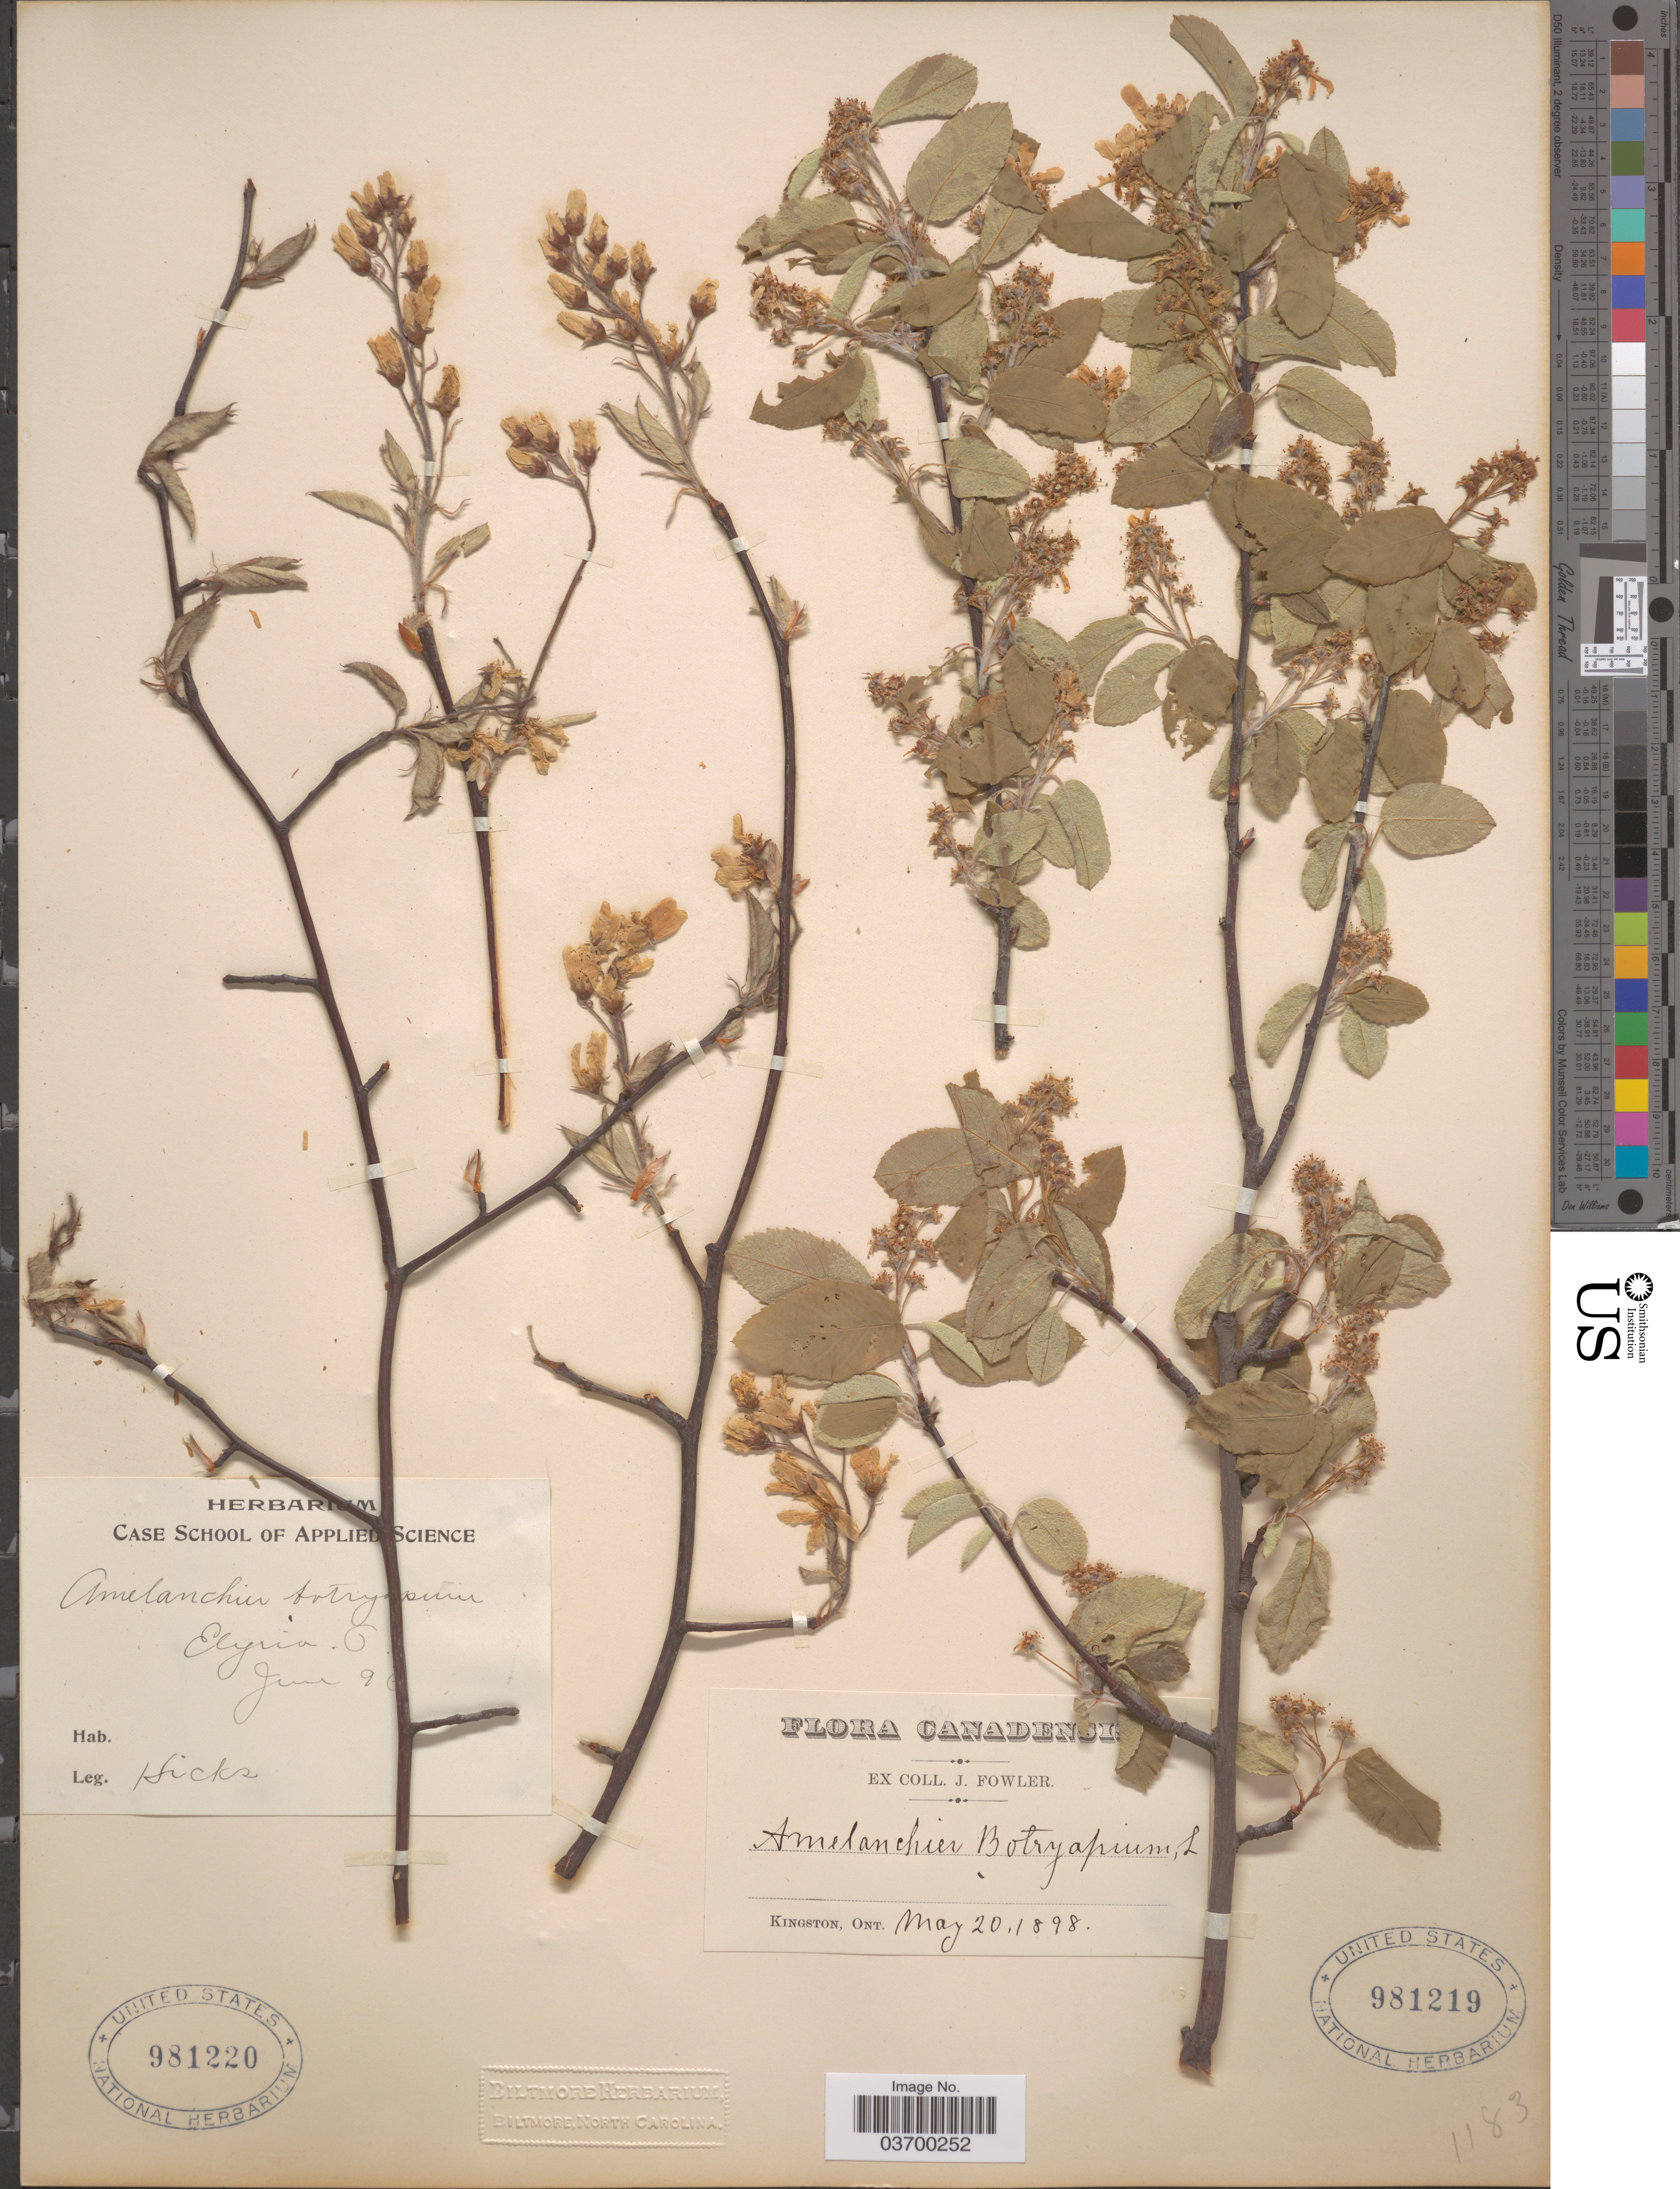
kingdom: Plantae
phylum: Tracheophyta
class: Magnoliopsida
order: Rosales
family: Rosaceae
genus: Amelanchier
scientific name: Amelanchier botryapium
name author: DC.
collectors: -. Hicks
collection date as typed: Transcribed d/m/y: /6/96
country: United States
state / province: Ohio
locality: Elyria.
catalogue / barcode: US 981220-2